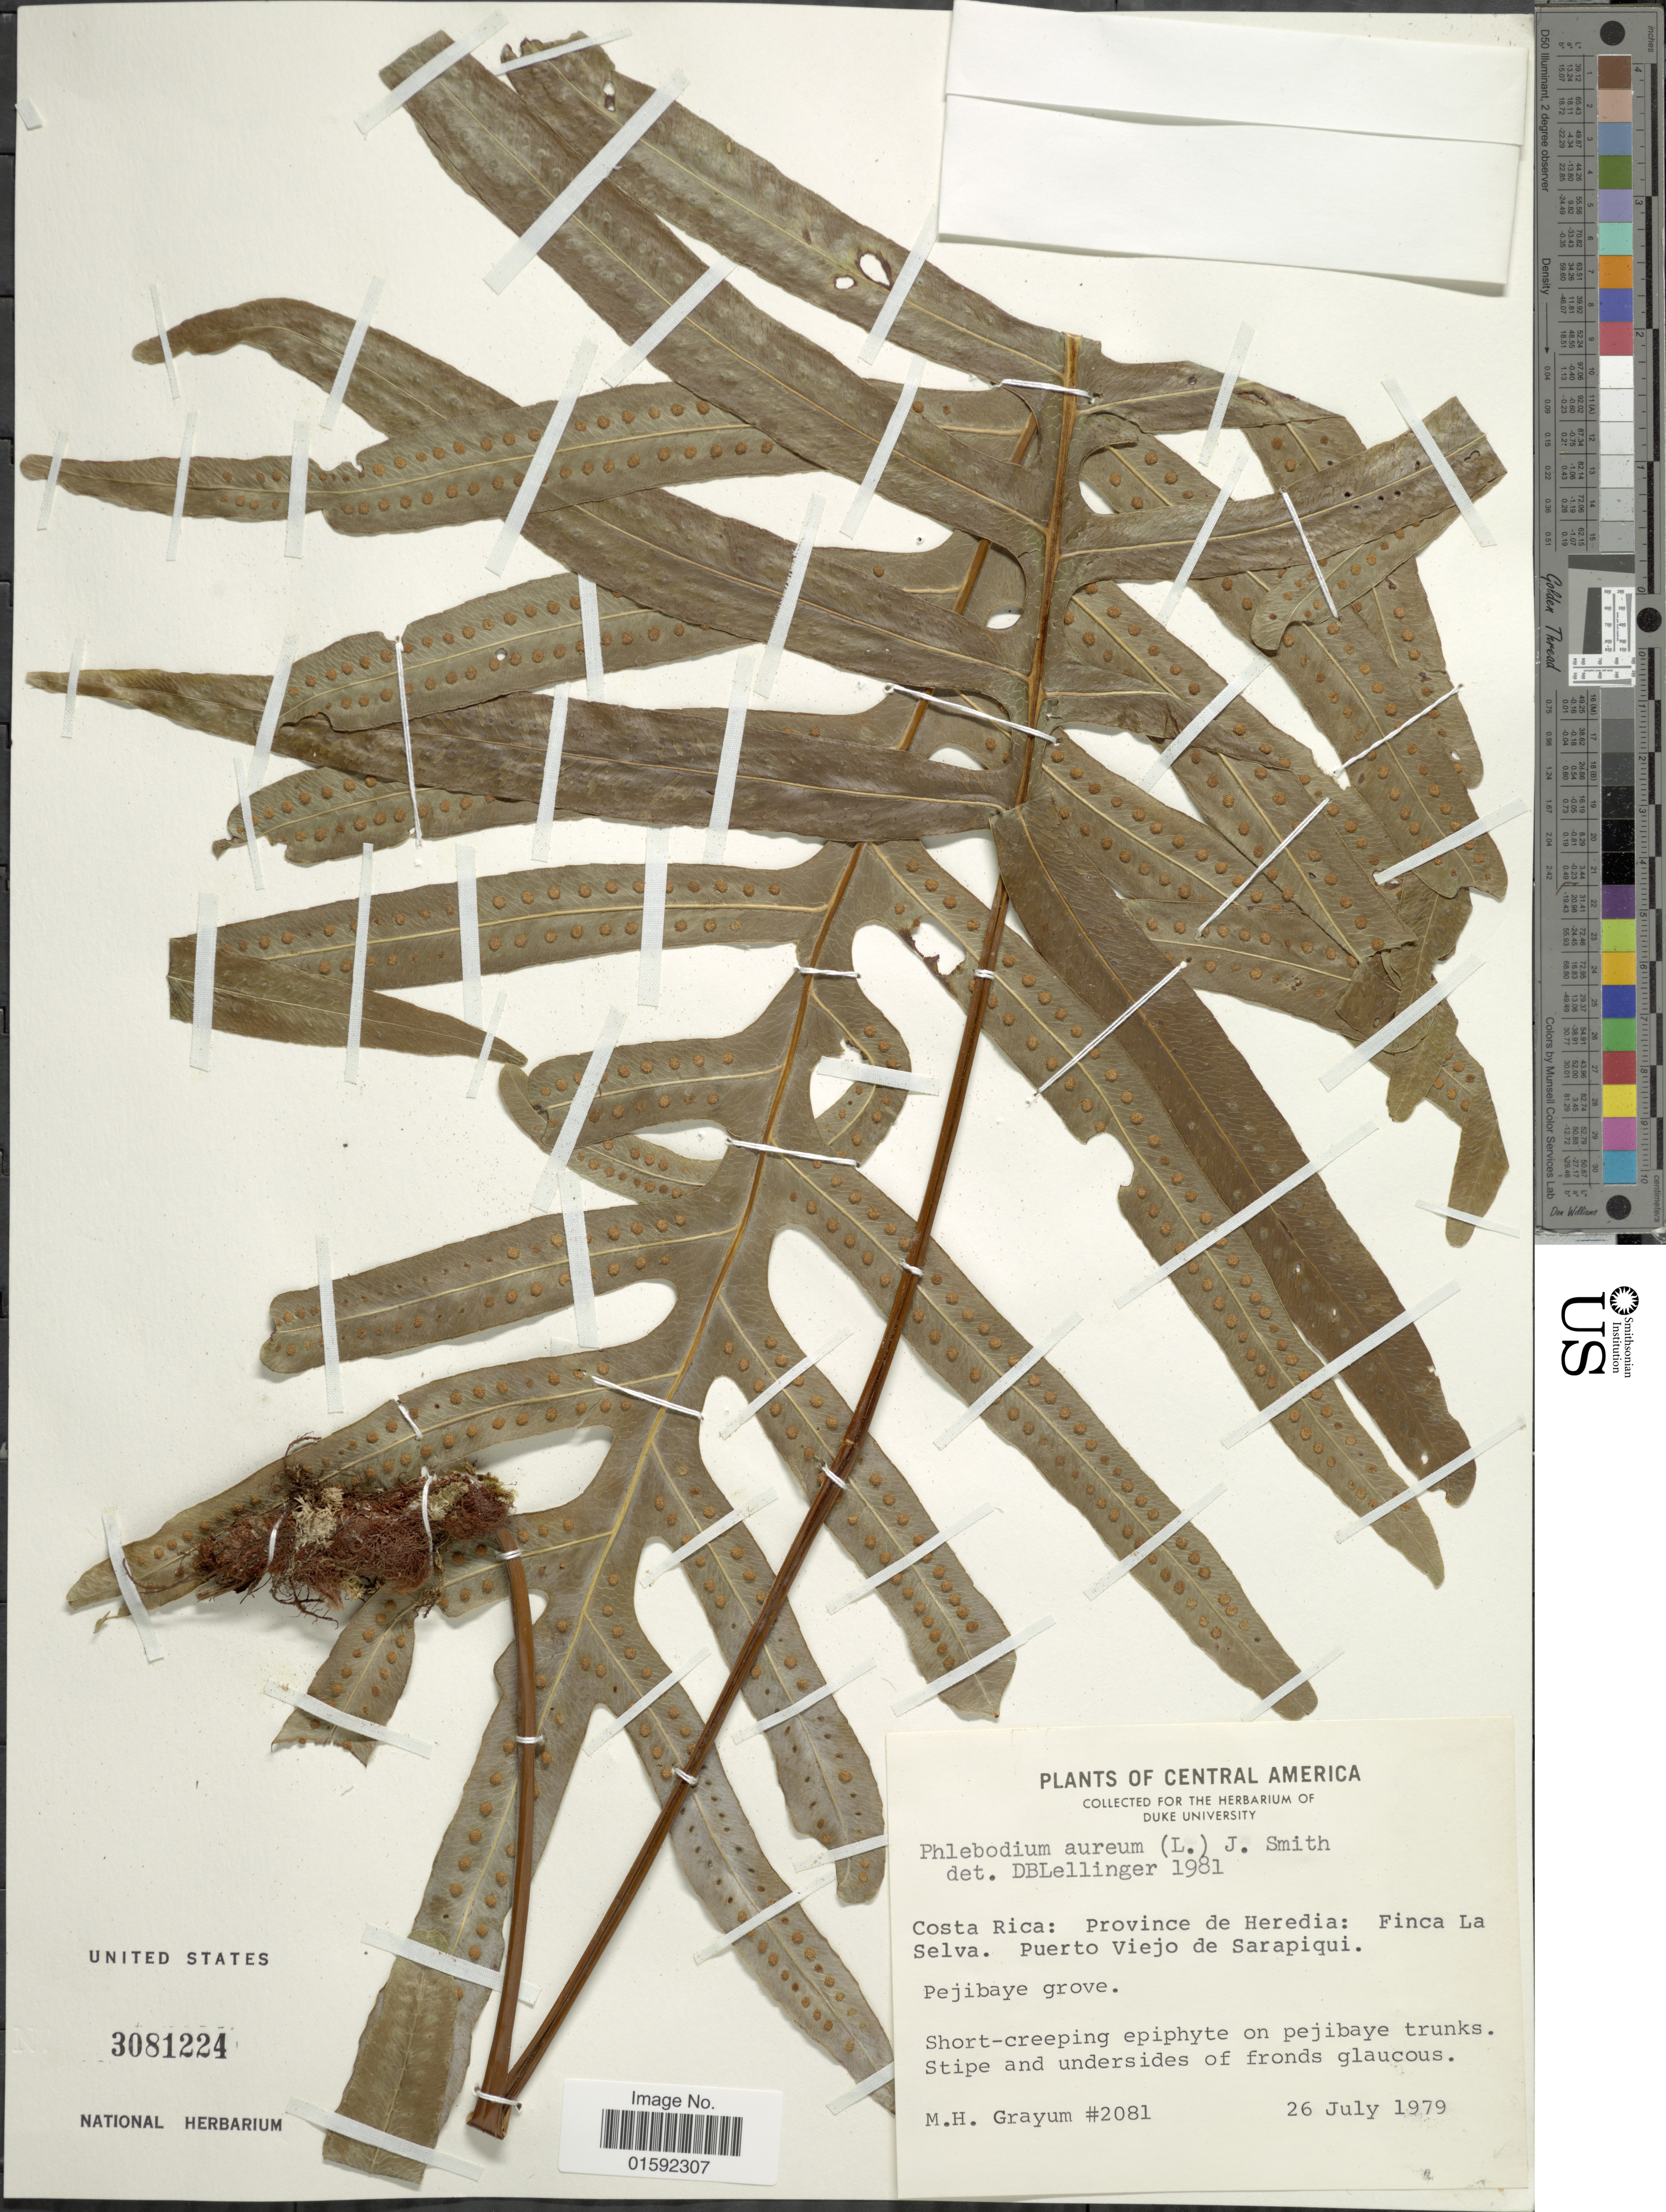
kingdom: Plantae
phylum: Tracheophyta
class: Polypodiopsida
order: Polypodiales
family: Polypodiaceae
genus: Phlebodium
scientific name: Phlebodium pseudoaureum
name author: (Cav.) Lellinger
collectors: M. H. Grayum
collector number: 2081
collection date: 1979-07-26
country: Costa Rica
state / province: Heredia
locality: Central America, Costa Rica: Province de Heredia: Finca La Selva. Puerto Viejo de Sarapiqui, Pejibaye grove.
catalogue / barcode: US 3081224